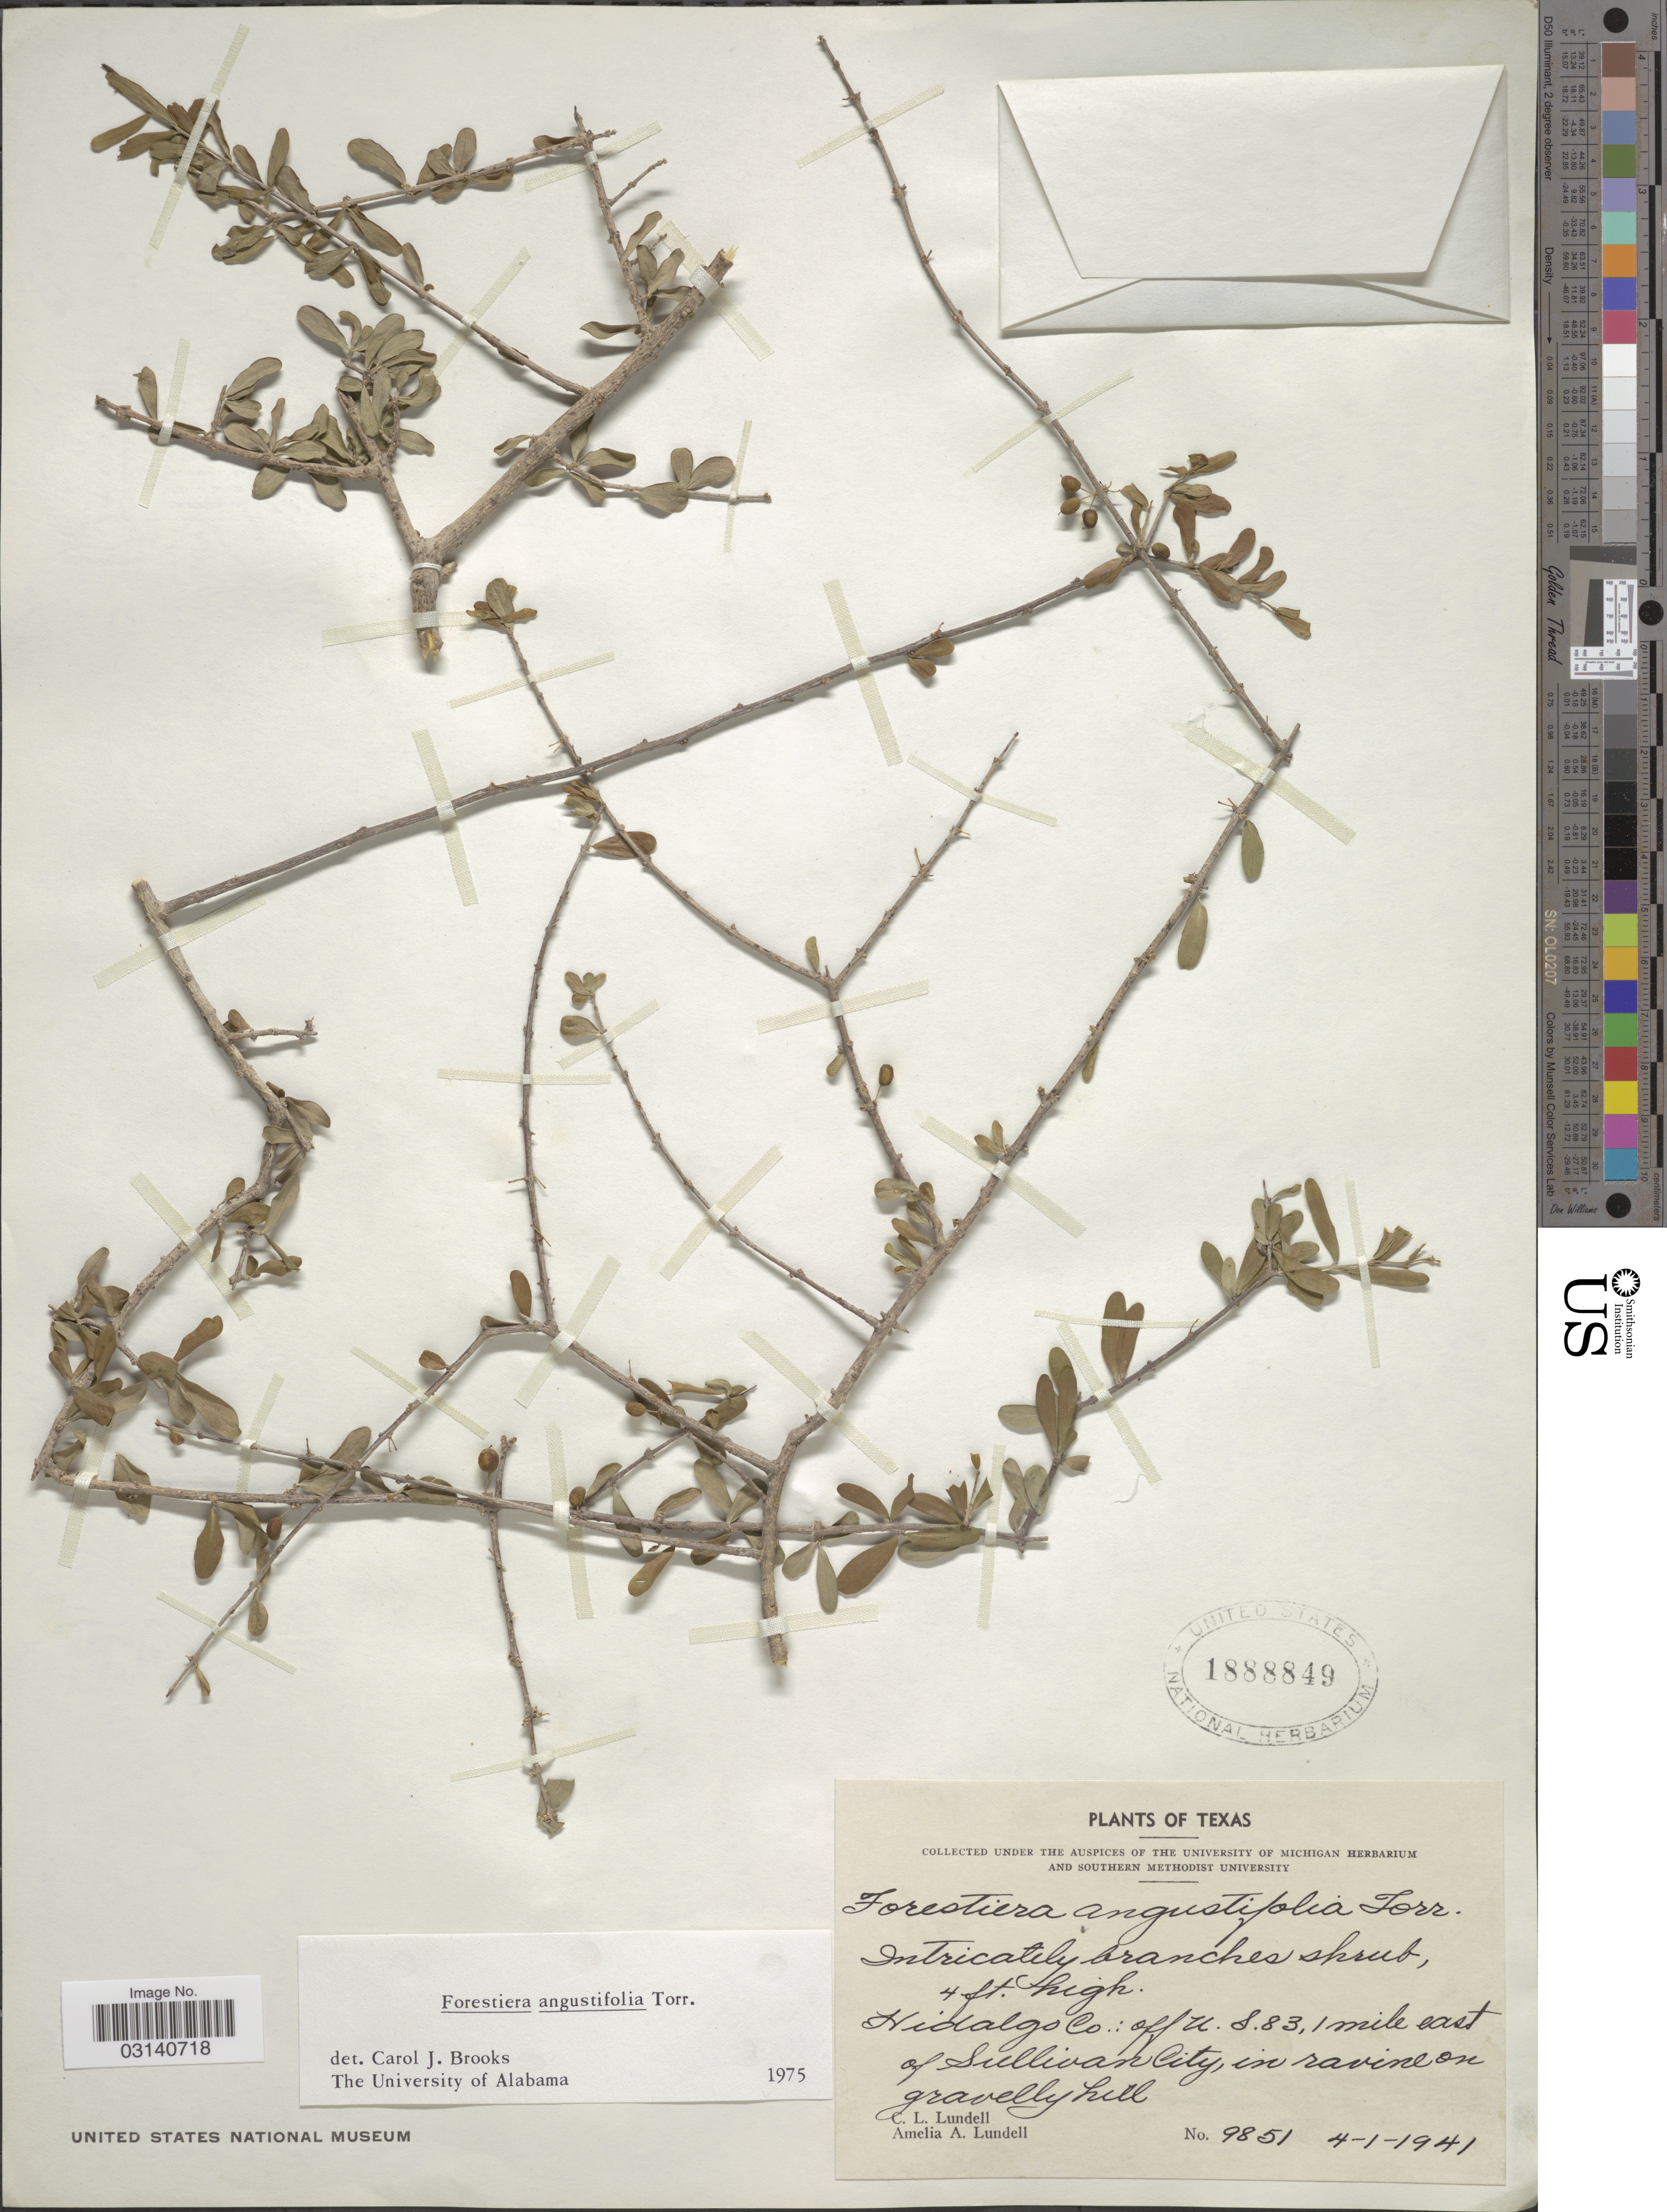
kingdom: Plantae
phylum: Tracheophyta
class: Magnoliopsida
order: Lamiales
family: Oleaceae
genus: Forestiera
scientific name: Forestiera angustifolia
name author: Torr.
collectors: C. L. Lundell & A. A. Lundell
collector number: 9851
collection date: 1941-04-01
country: United States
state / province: Texas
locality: Hidalgo Co.: off U.S. 83, 1 mile east of Sullivan City, in ravine on gravelly hill.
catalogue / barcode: US 1888849